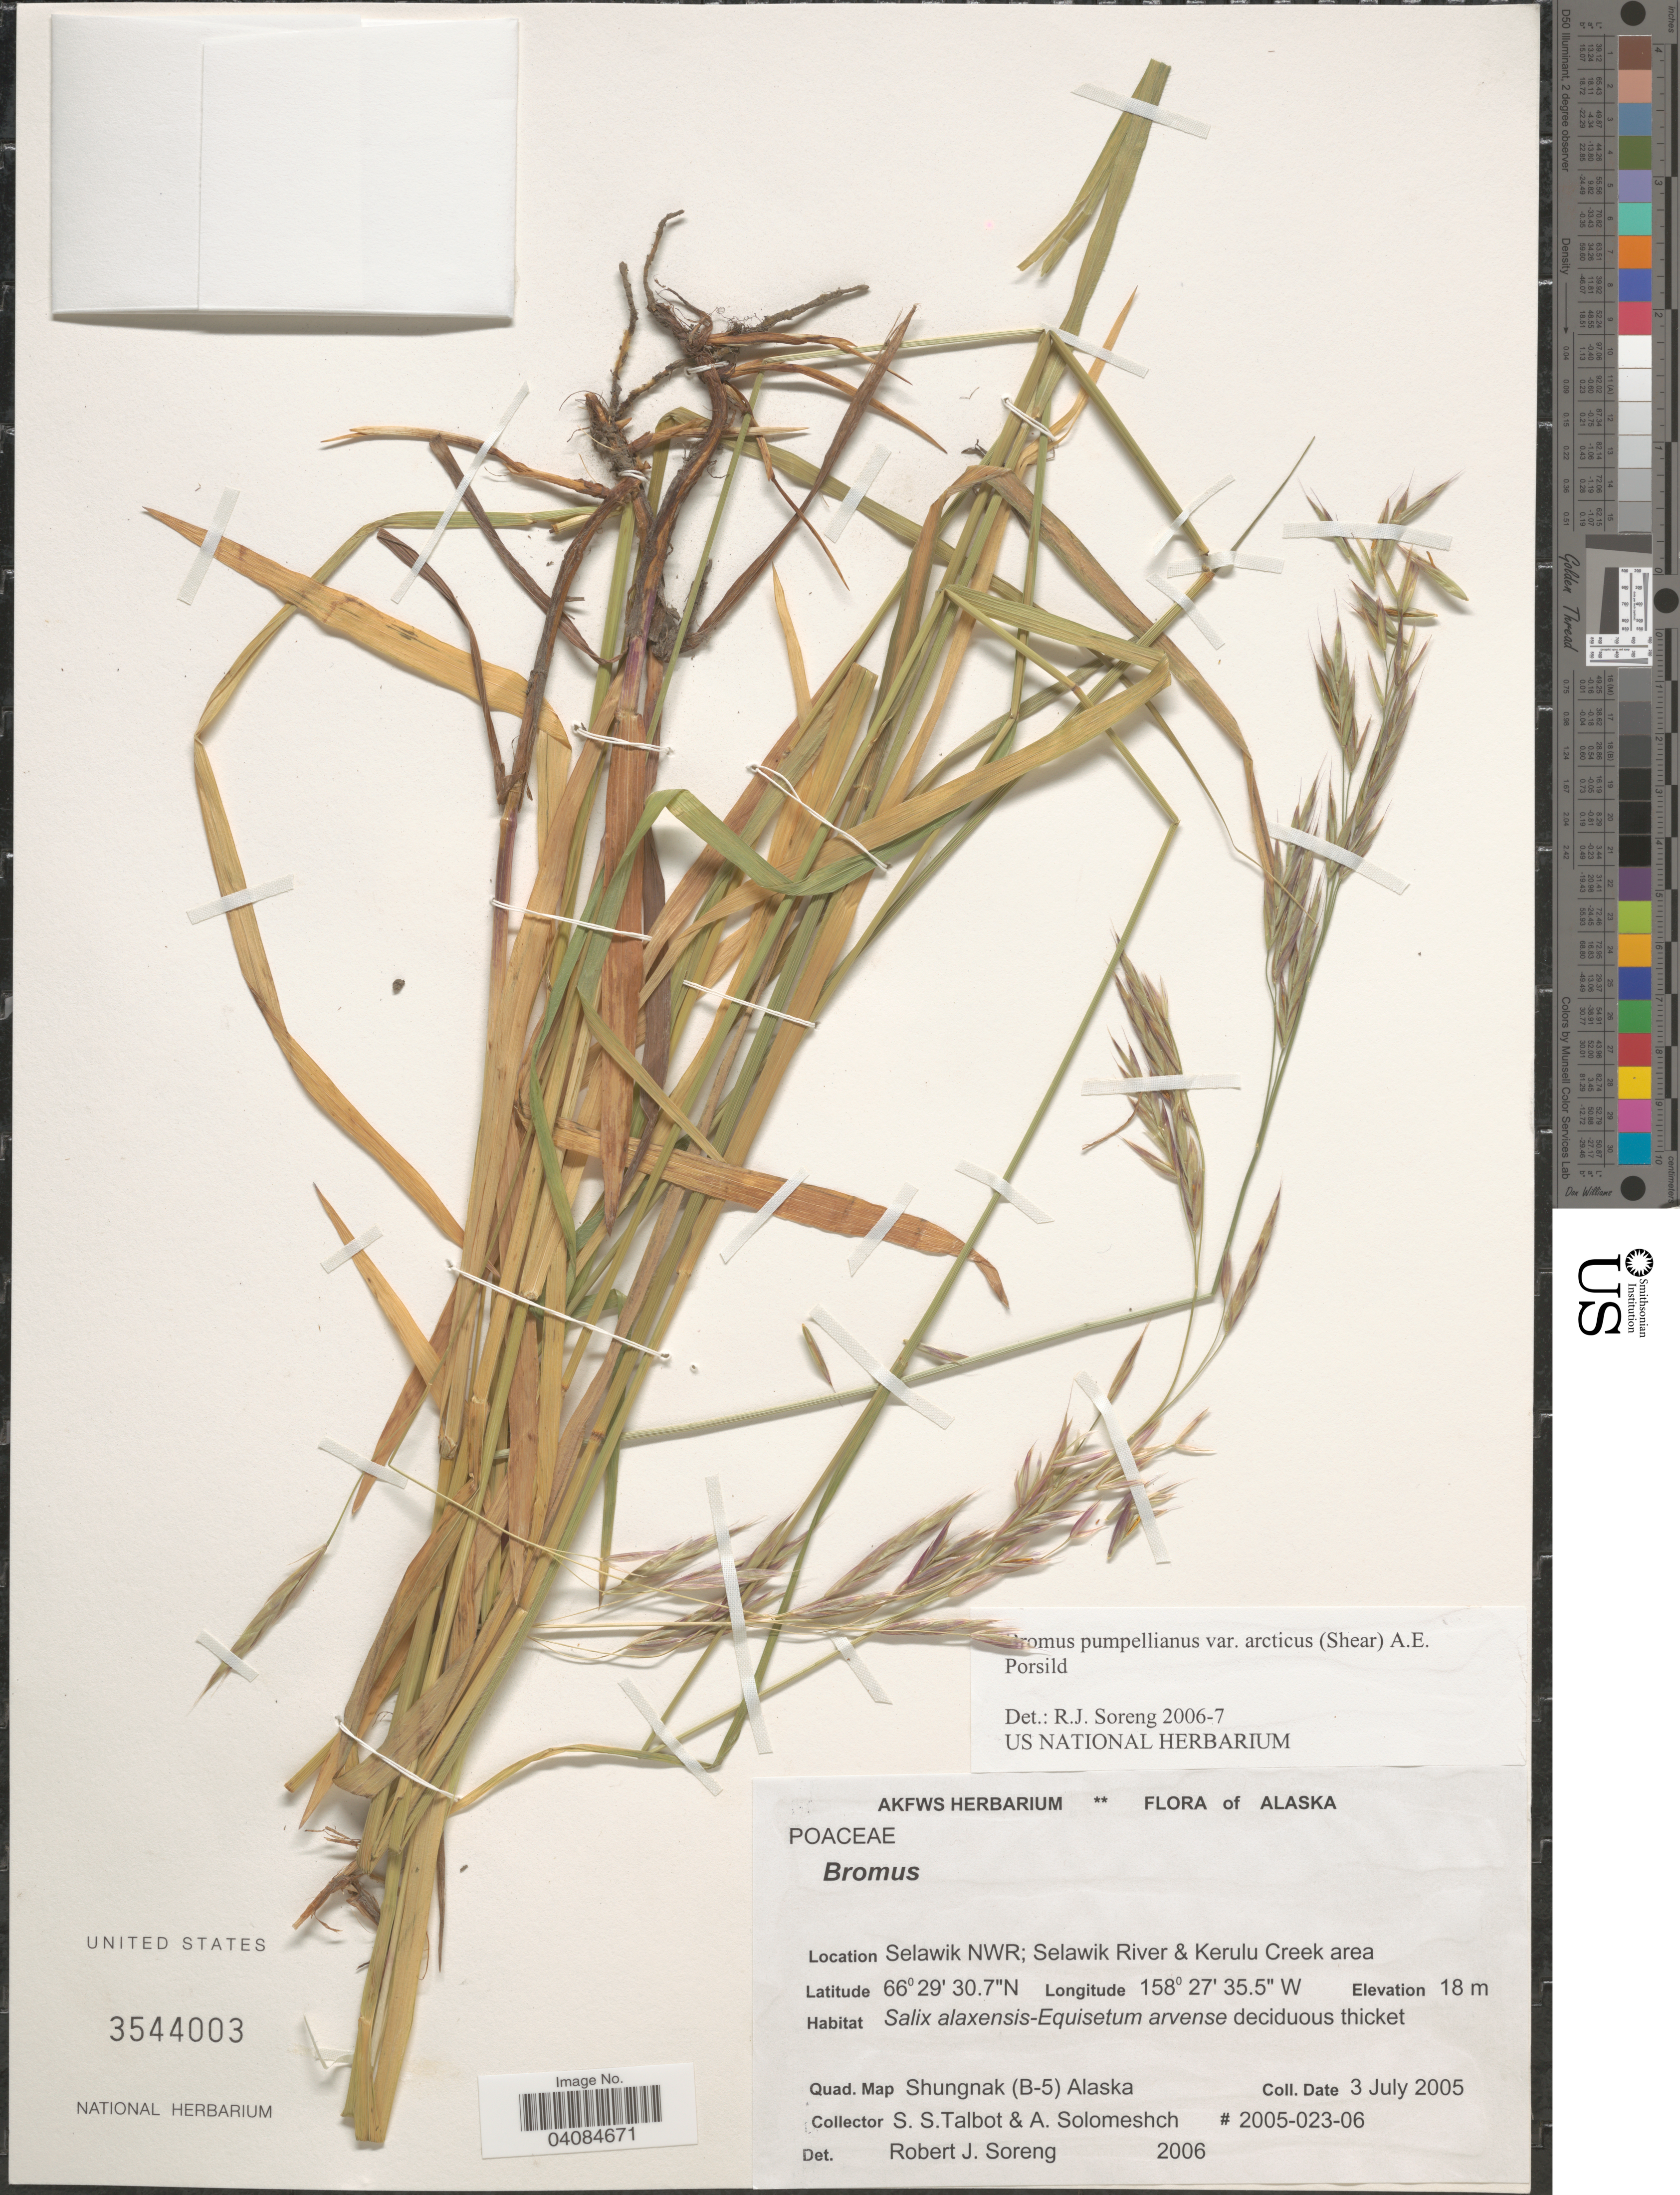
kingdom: Plantae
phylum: Tracheophyta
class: Liliopsida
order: Poales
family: Poaceae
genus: Bromus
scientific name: Bromus pumpellianus var. arcticus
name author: (Shear ex Scribn. & Merr.) A.E. Porsild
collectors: S. S. Talbot & A. Solomeshch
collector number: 2005-023-06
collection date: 2005-07-03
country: United States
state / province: Alaska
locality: Selawik NWR; Selawik River & Kerulu Creek area. Quad. Map Shungnak (B-5).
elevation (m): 18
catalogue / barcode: US 3544003